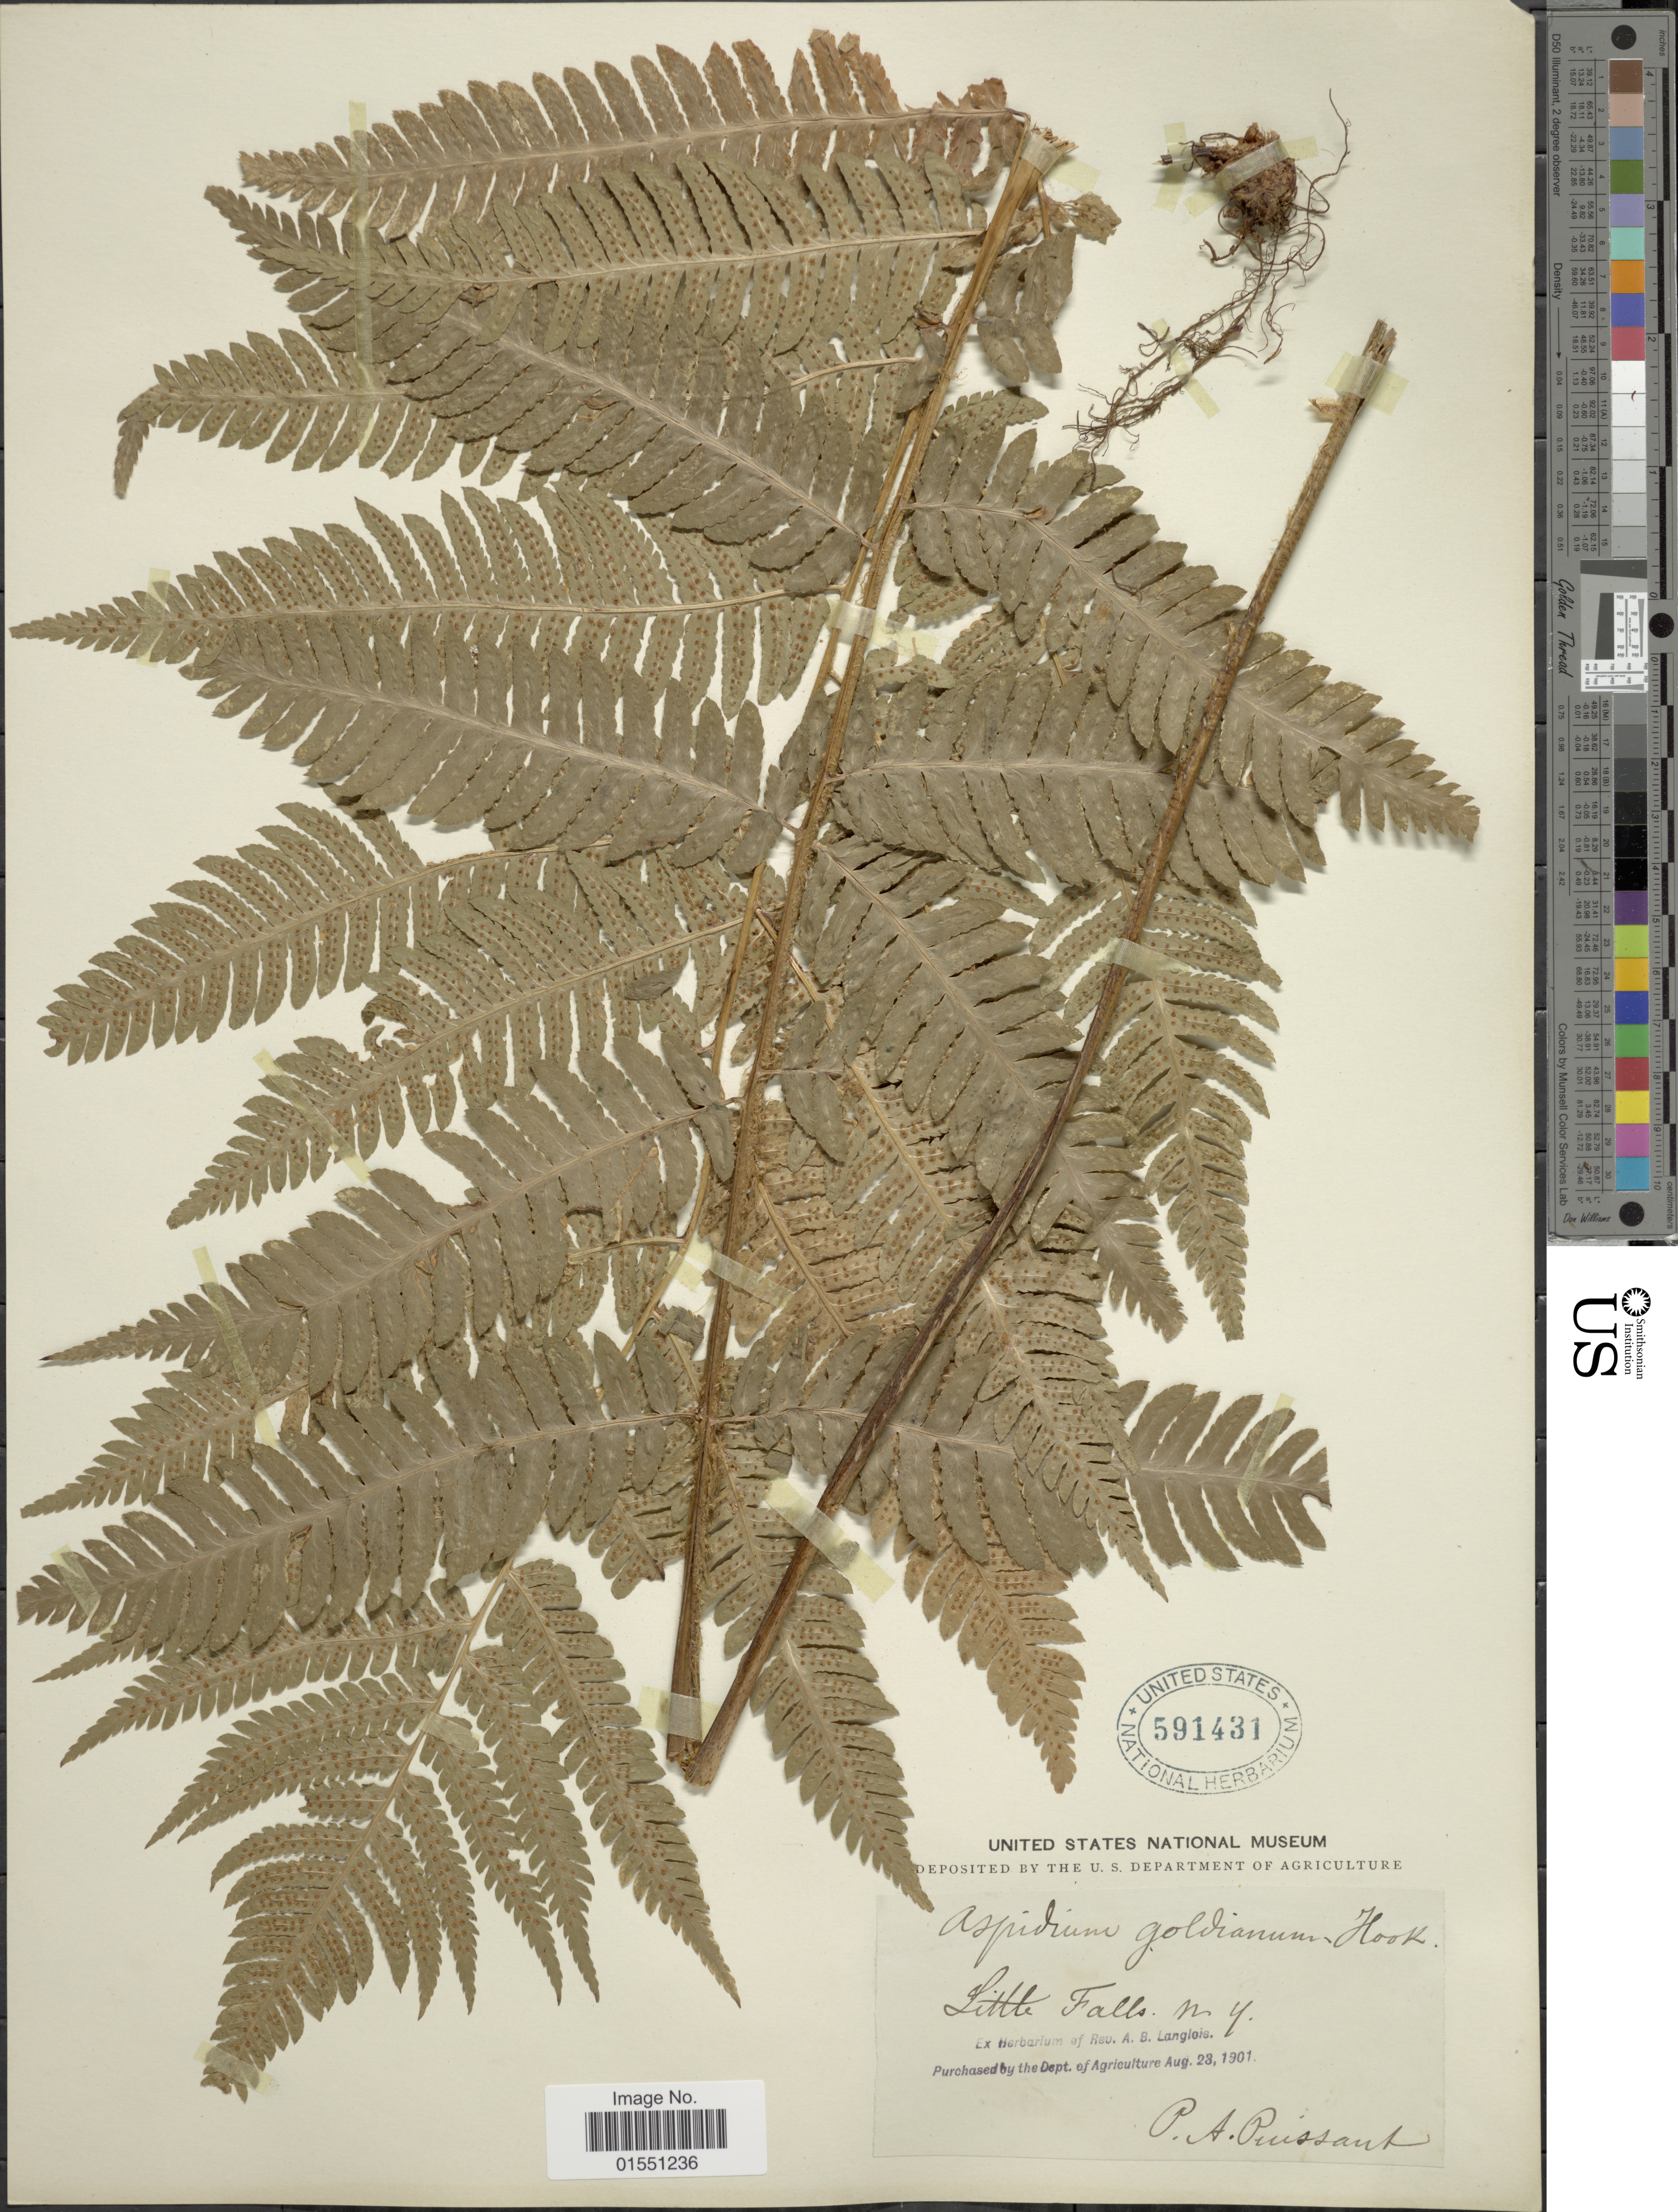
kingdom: Plantae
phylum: Tracheophyta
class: Polypodiopsida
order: Polypodiales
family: Dryopteridaceae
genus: Dryopteris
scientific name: Dryopteris goldiana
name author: (Hook. ex Goldie) A. Gray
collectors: P. Puissant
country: United States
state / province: New York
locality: Little Falls, N. Y.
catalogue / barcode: US 591431